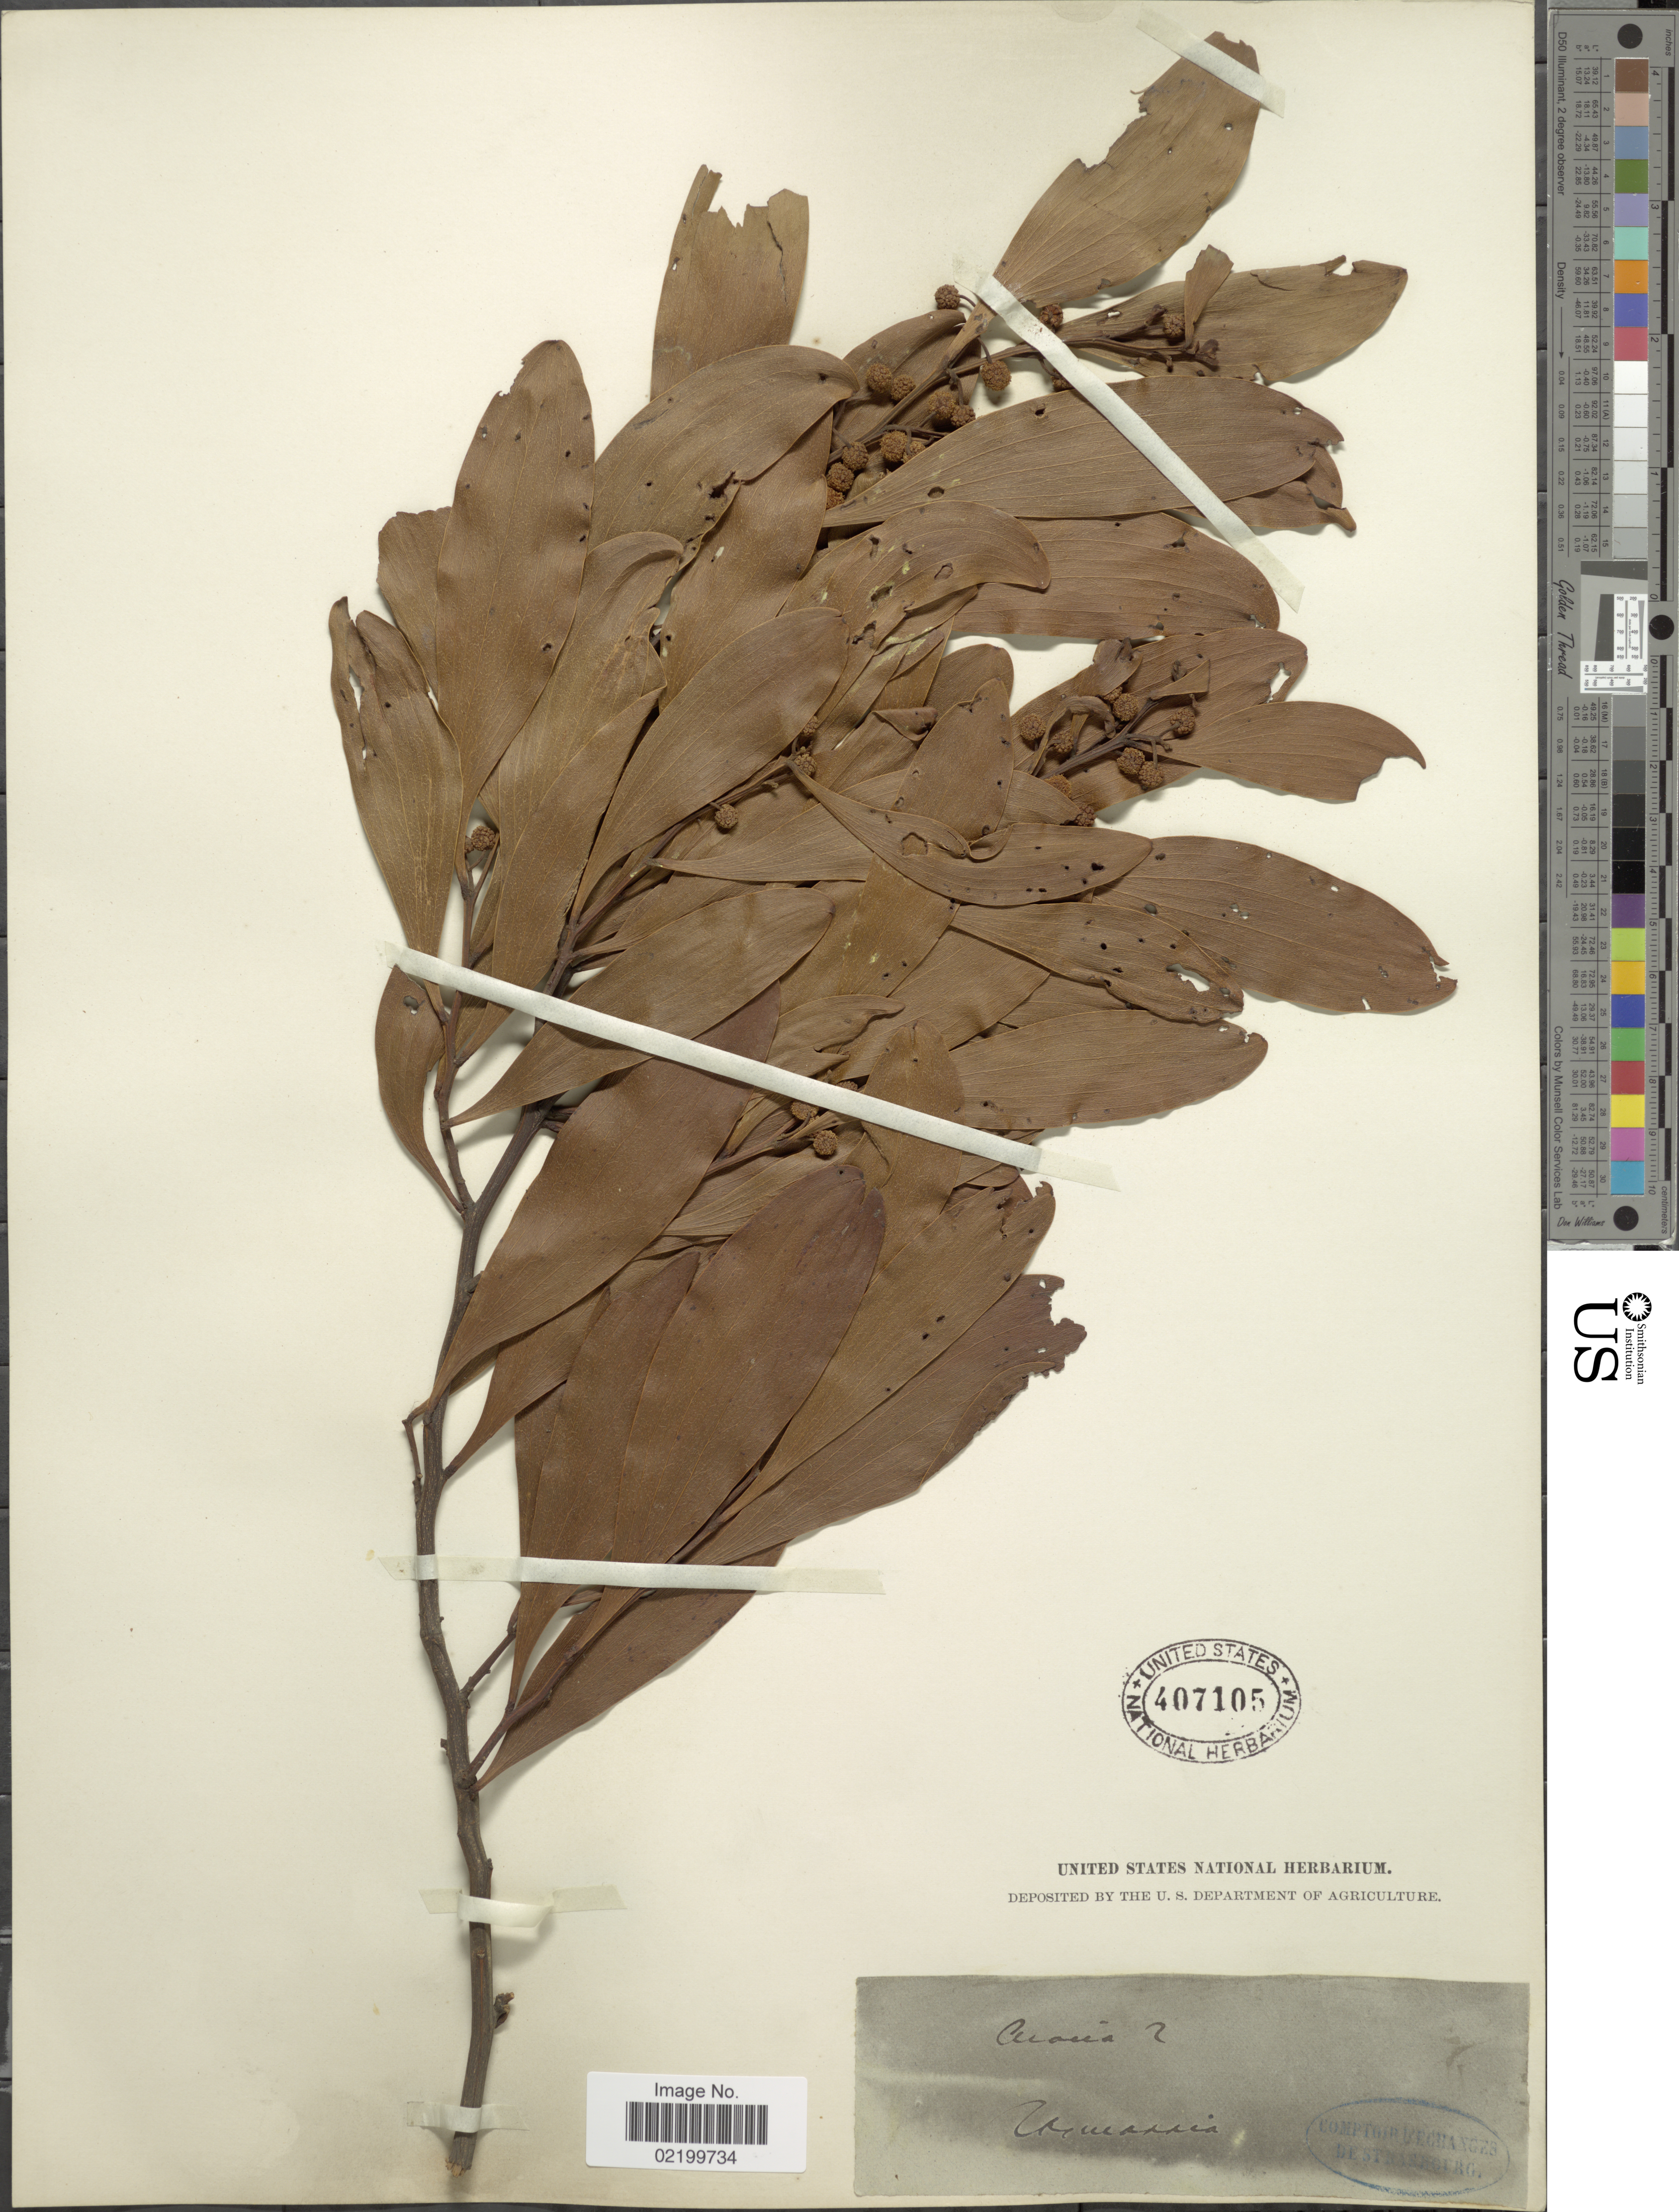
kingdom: Plantae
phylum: Tracheophyta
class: Magnoliopsida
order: Fabales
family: Fabaceae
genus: Acacia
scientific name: Acacia sp.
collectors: ex herb. United States National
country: Australia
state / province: Tasmania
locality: Tasmania.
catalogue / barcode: US 407105